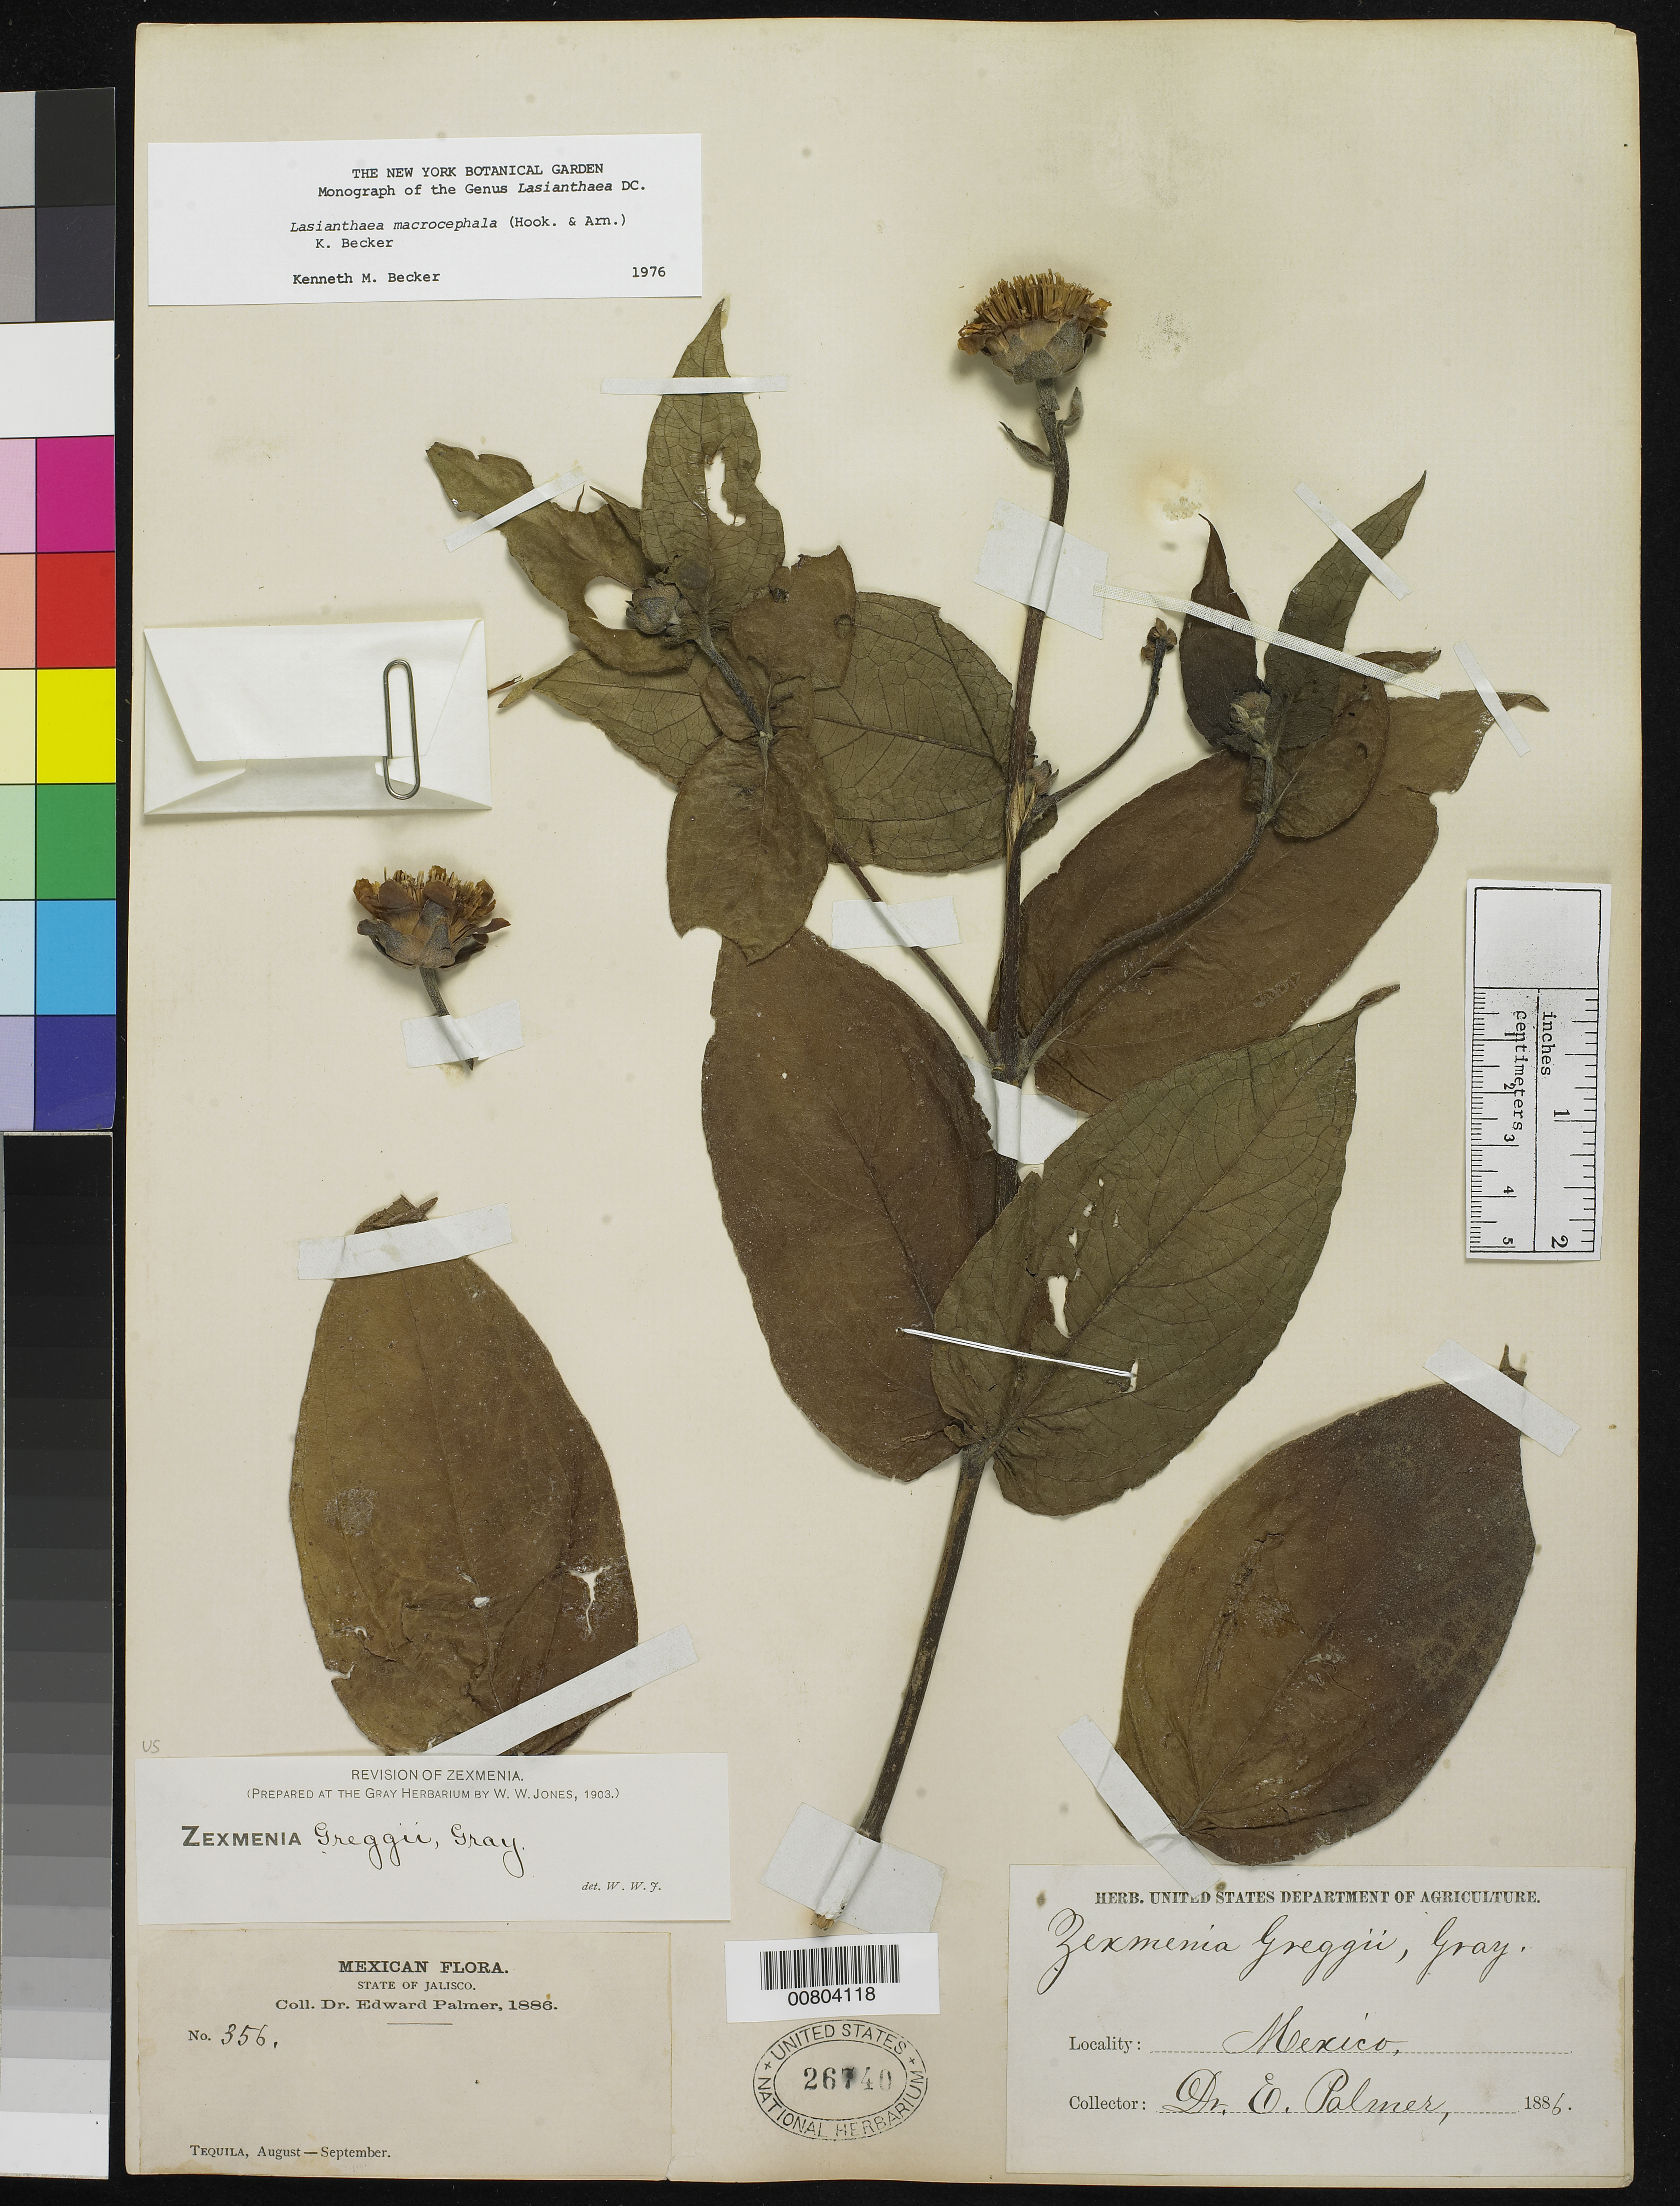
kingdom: Plantae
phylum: Tracheophyta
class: Magnoliopsida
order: Asterales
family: Asteraceae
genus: Lasianthaea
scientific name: Lasianthaea macrocephala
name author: (Hook. & Arn.) K.M. Becker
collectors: E. Palmer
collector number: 356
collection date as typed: Aug 1886 to -- Sep 1886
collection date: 1886-08/1886-09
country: Mexico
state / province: Jalisco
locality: Tequila, Jalisco.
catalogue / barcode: US 26740